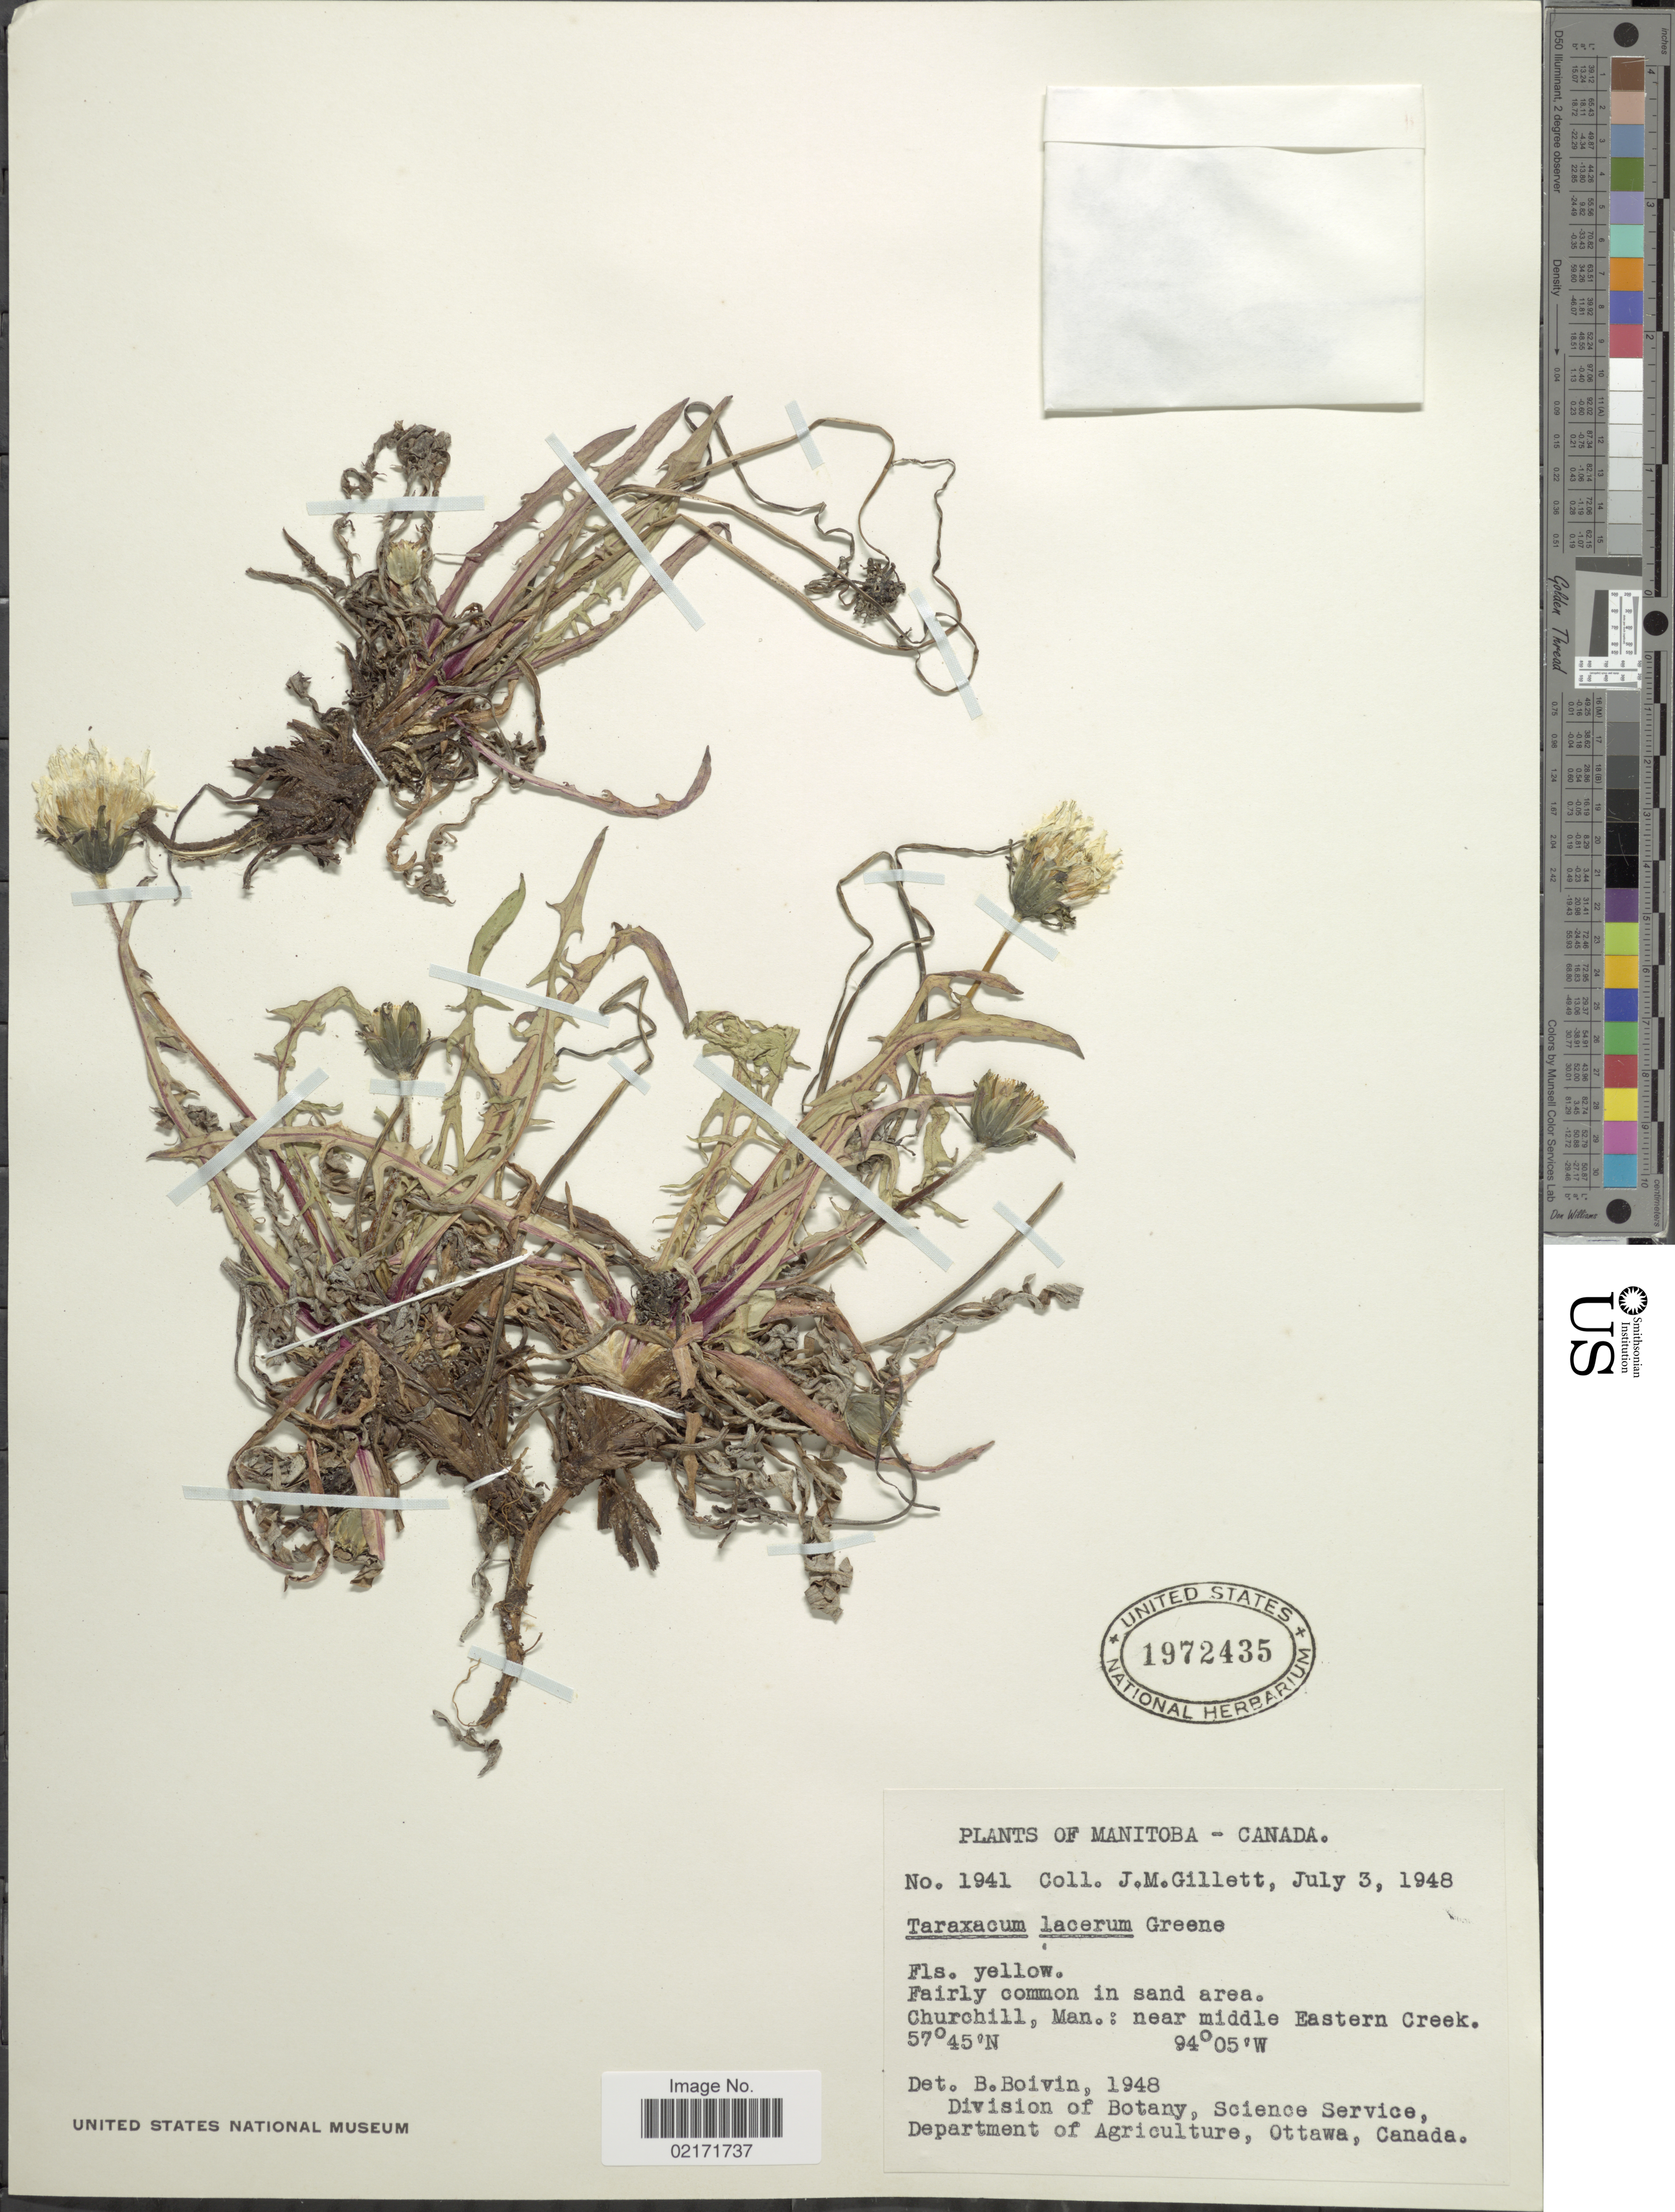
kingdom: Plantae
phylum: Tracheophyta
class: Magnoliopsida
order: Asterales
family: Asteraceae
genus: Taraxacum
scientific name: Taraxacum ceratophorum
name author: (Ledeb.) DC.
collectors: J. M. Gillett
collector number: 1941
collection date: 1948-07-03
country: Canada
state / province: Manitoba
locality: Churchill, Man.: near middle Eastern Creek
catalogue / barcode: US 1972435